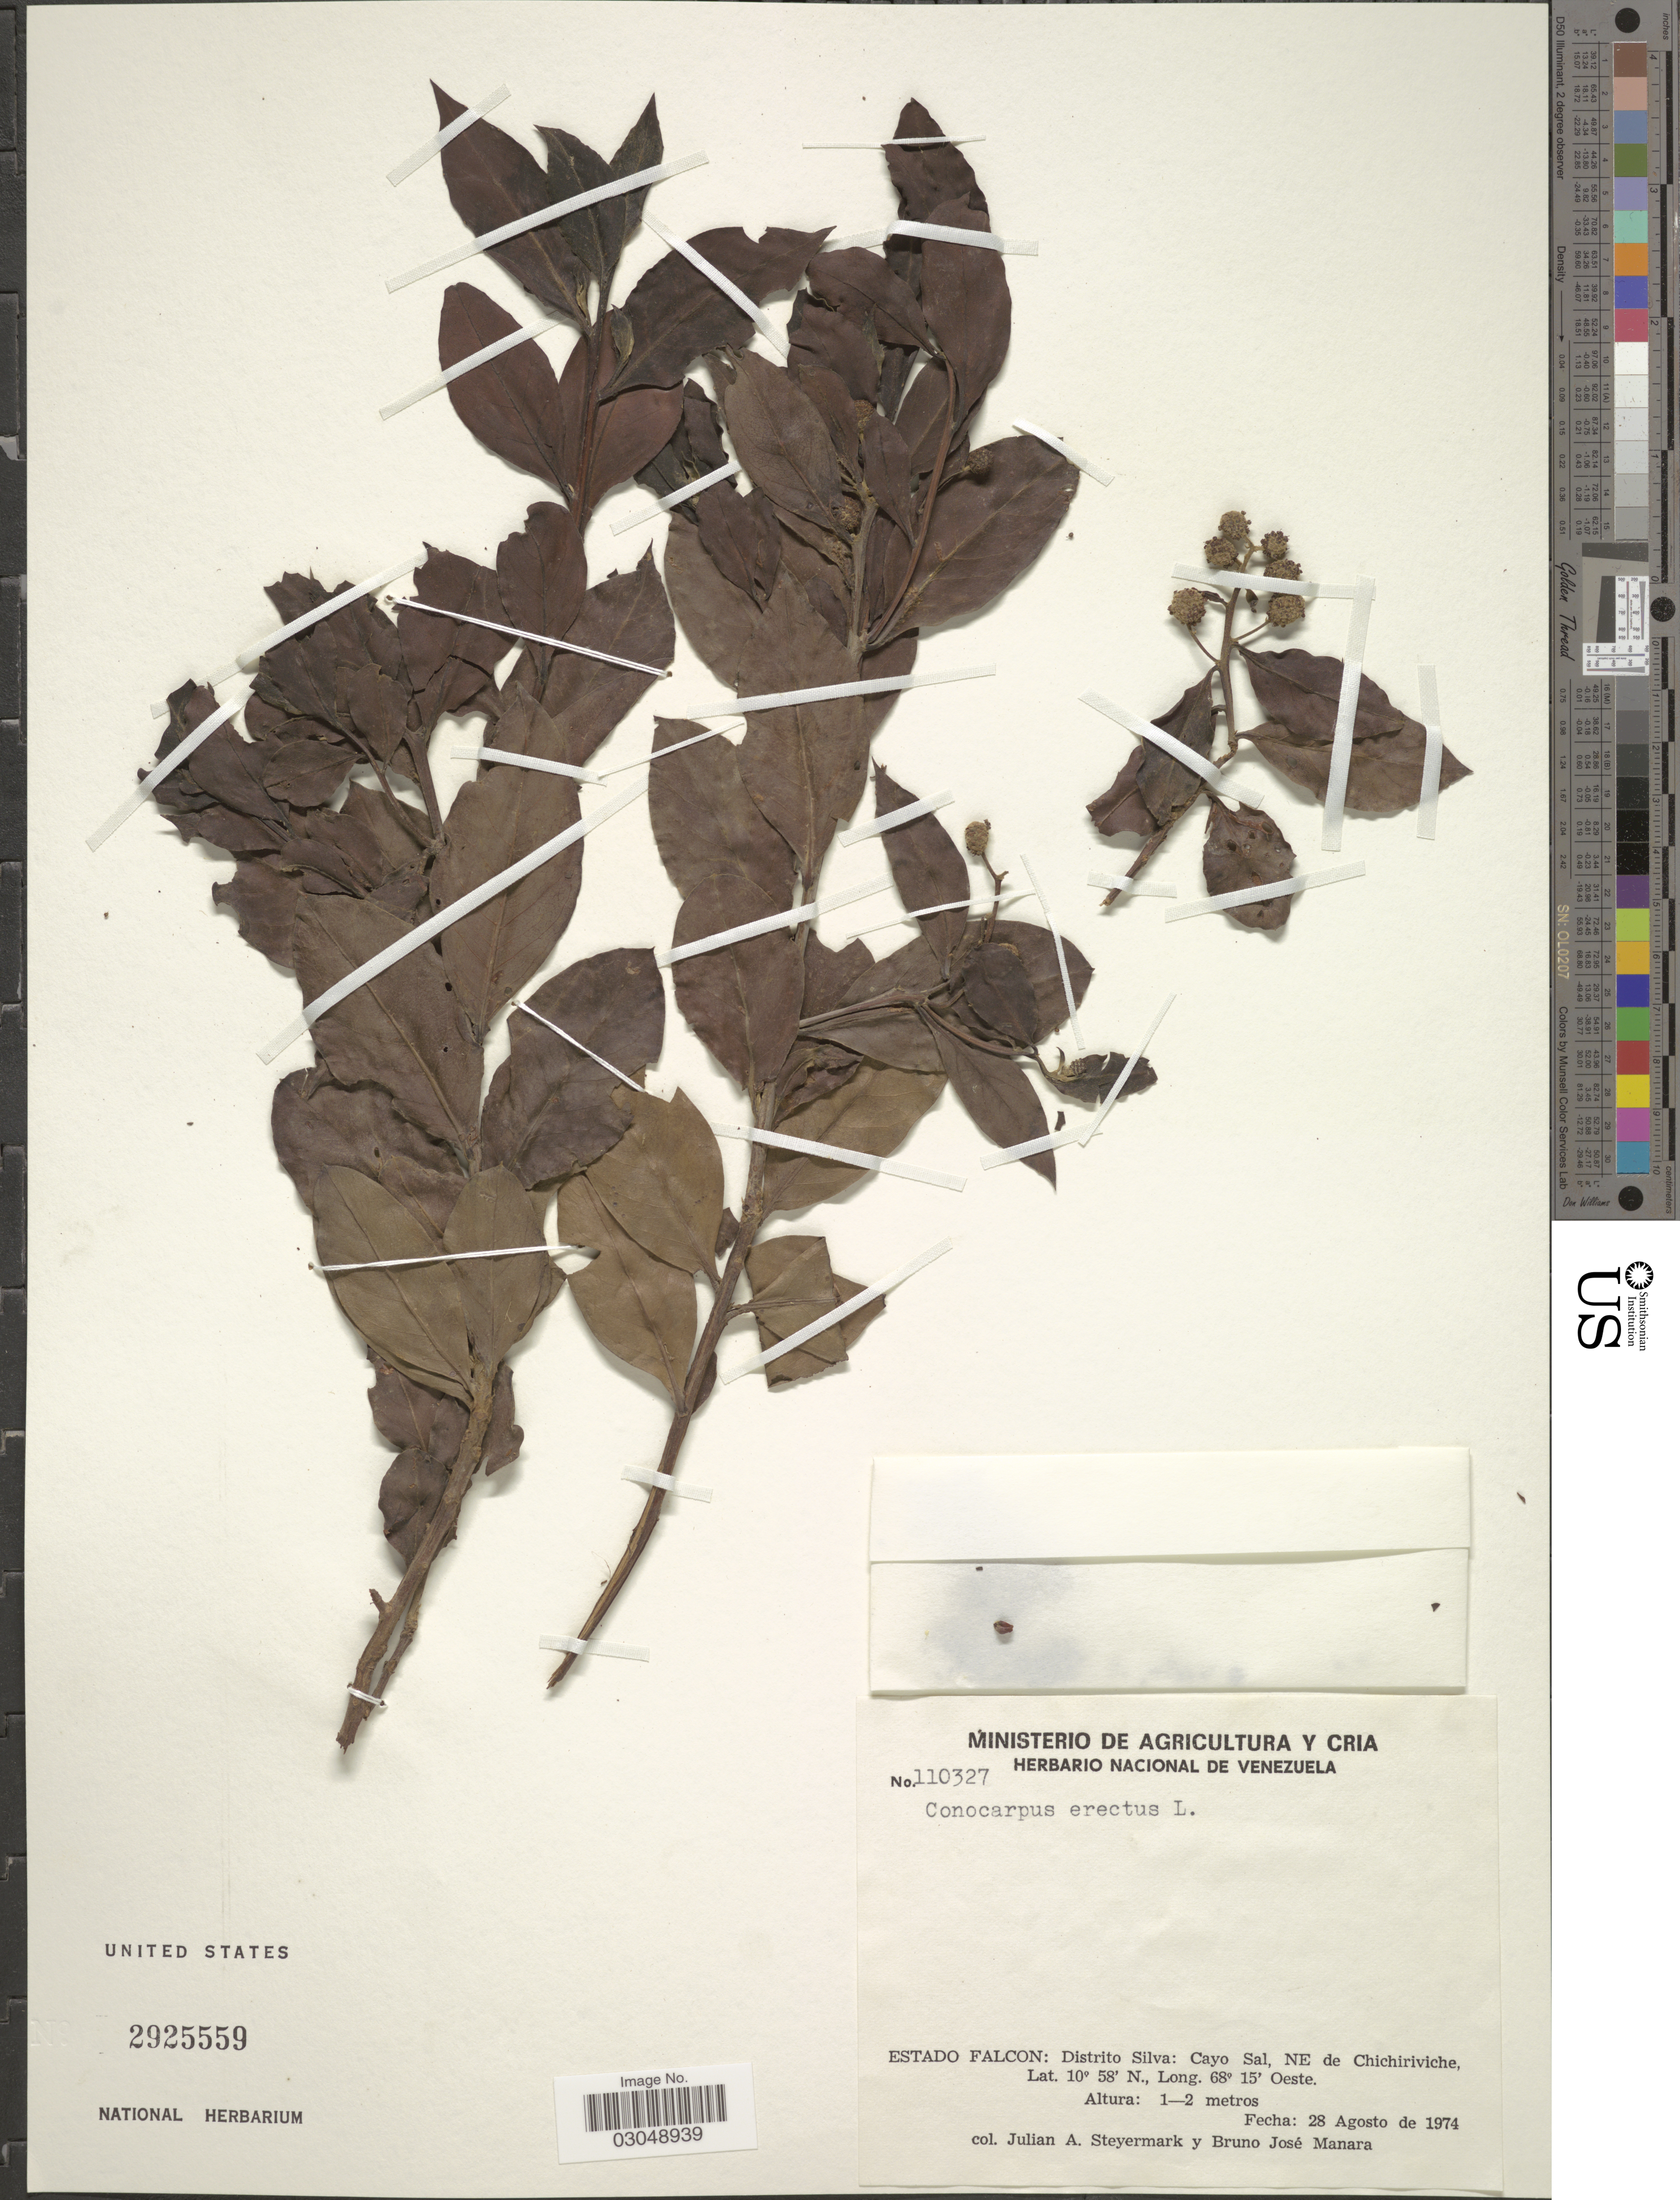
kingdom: Plantae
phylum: Tracheophyta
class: Magnoliopsida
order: Myrtales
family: Combretaceae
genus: Conocarpus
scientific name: Conocarpus erectus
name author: L.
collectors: J. Steyermark & B. Manara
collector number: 110327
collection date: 1974-08-28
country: Venezuela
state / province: Falcón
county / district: Silva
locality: Distrito Silva: Cayo Sal, NE de Chichiriviche.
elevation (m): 1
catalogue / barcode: US 2925559